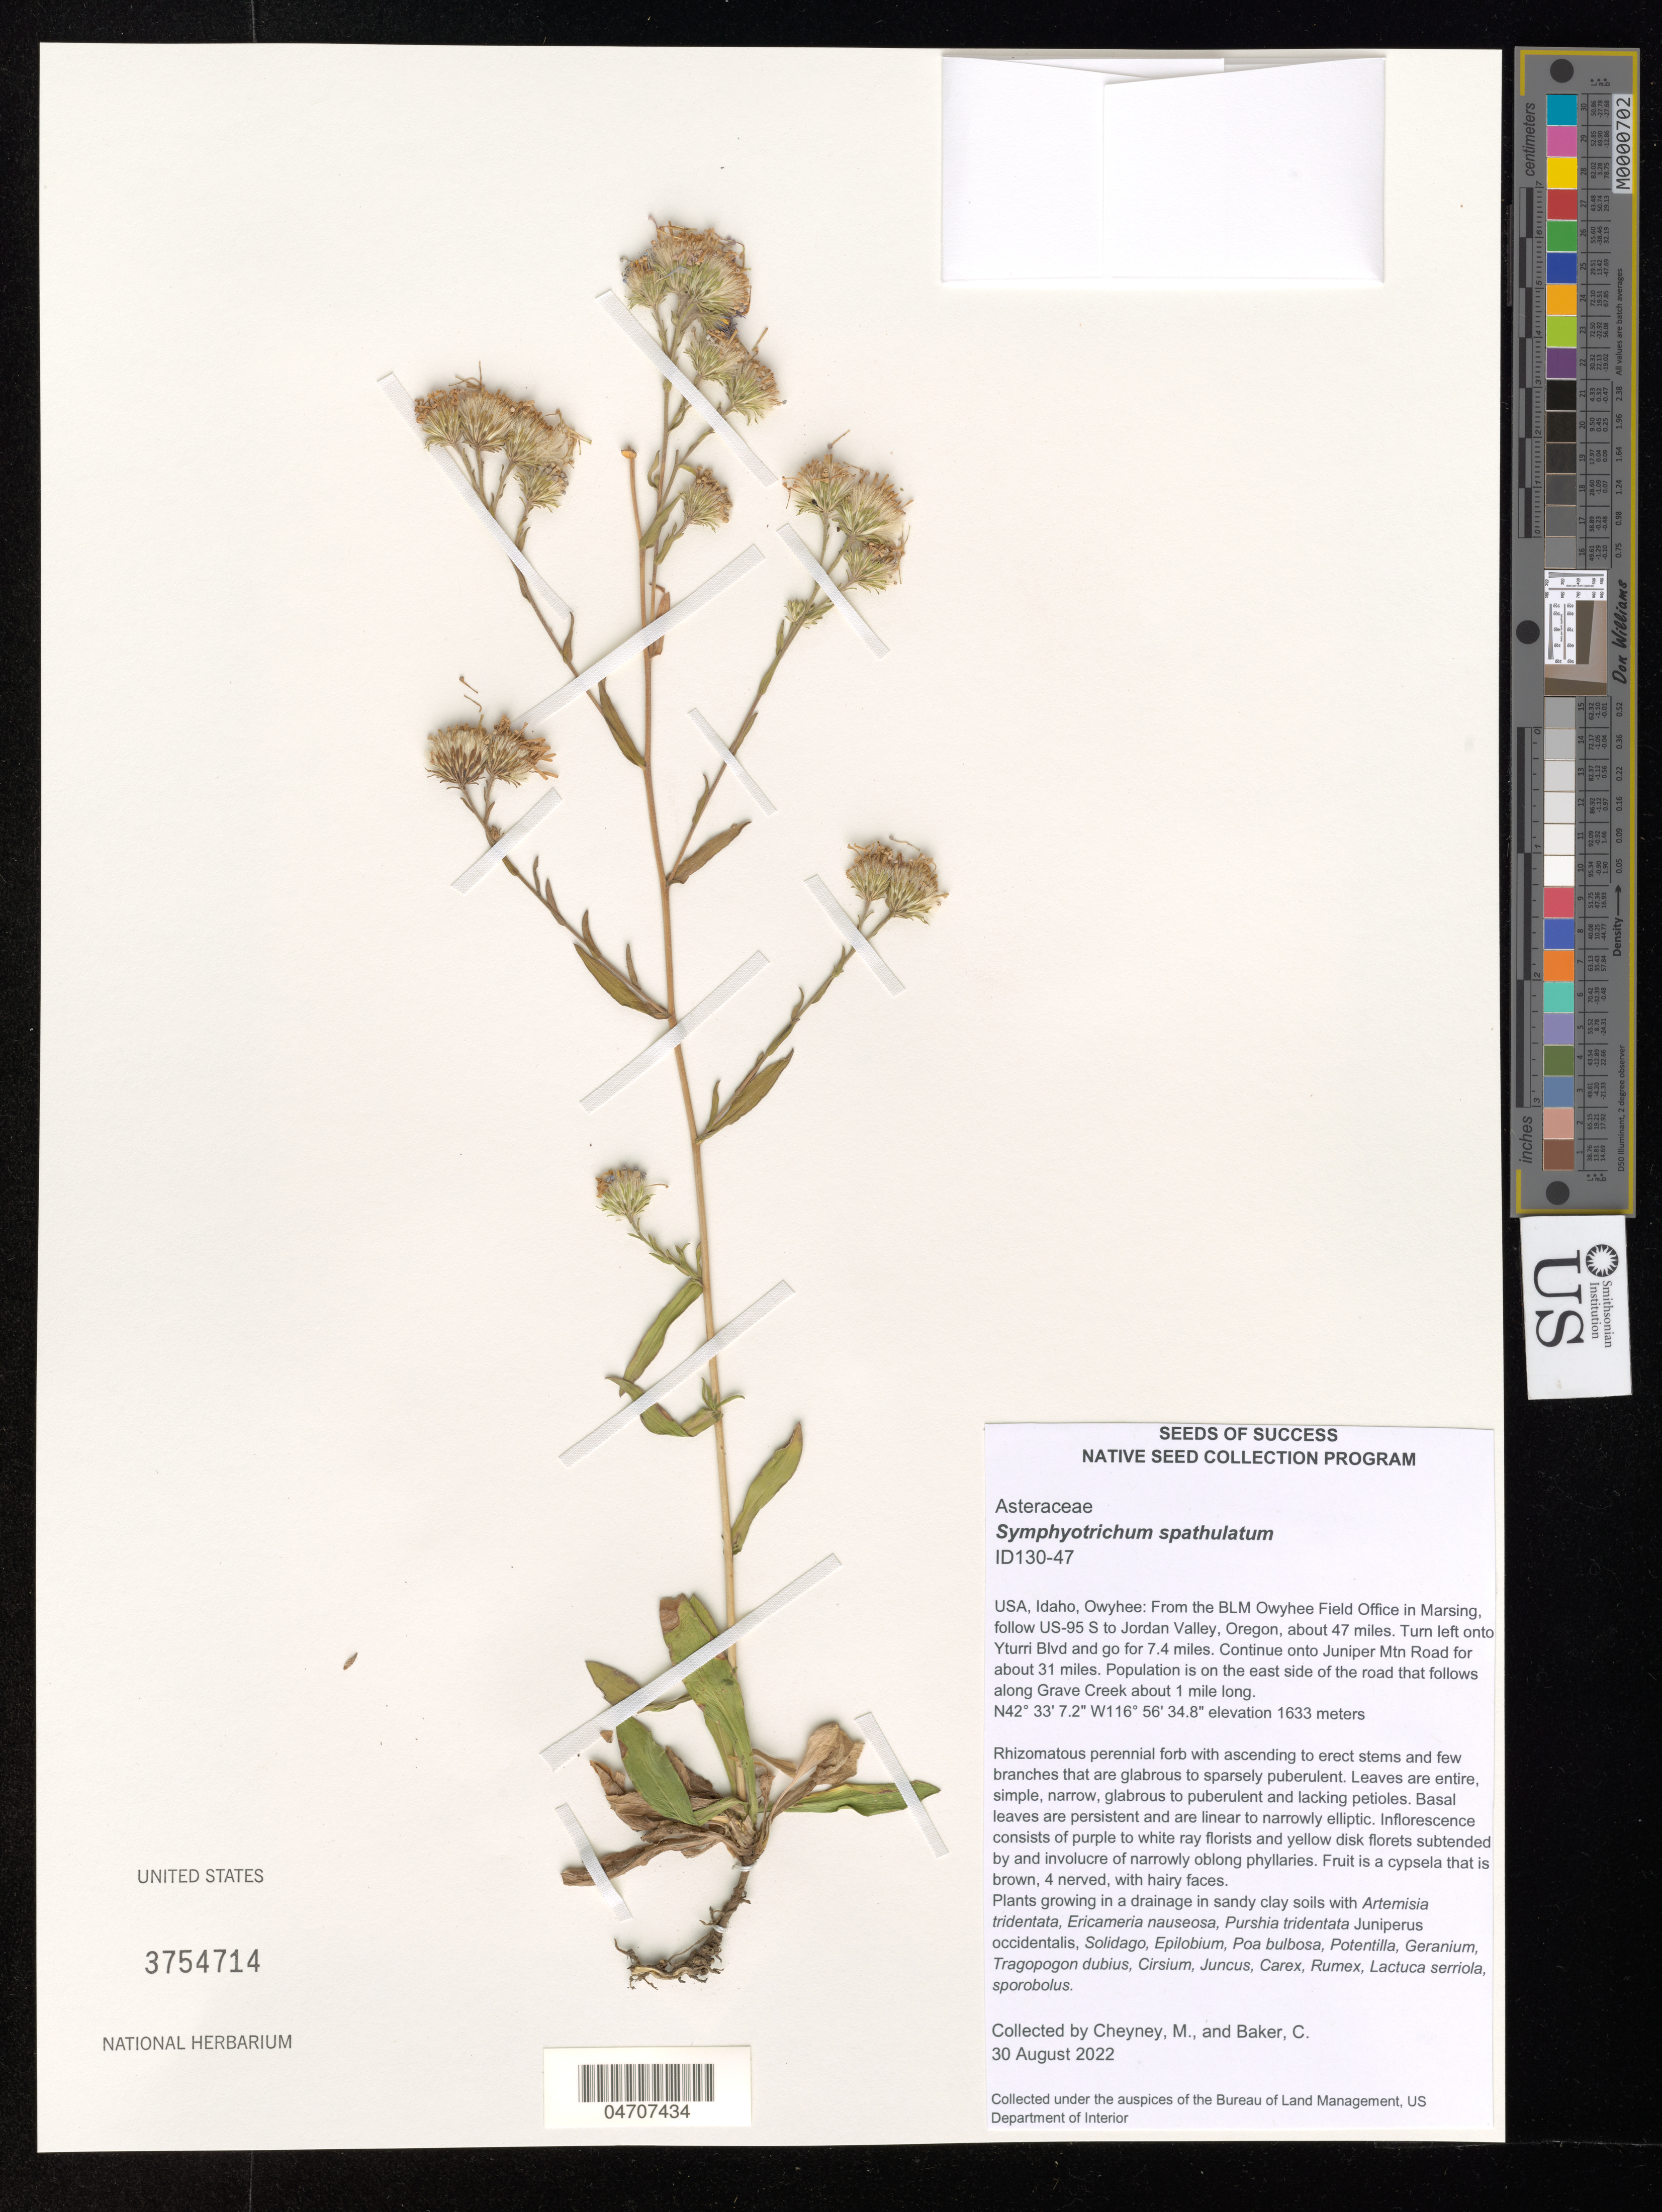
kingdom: Plantae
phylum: Tracheophyta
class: Magnoliopsida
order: Asterales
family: Asteraceae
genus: Symphyotrichum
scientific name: Symphyotrichum spathulatum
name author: (Lindl.) G.L. Nesom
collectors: M. Cheyney & C. Baker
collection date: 2022-08-30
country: United States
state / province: Idaho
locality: Owyhee: From the BLM Owyhee Field Office in Marsing, follow US-95 S to Jordan Valley, Oregon, about 47 miles. Turn left onto Yturri Blvd and go for 7.4 miles. Continue onto Juniper Mtn Road for about 31 miles. Population is on the east side of the road that follows along Grave Creek about 1 mile long.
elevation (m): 1633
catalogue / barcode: US 3754714